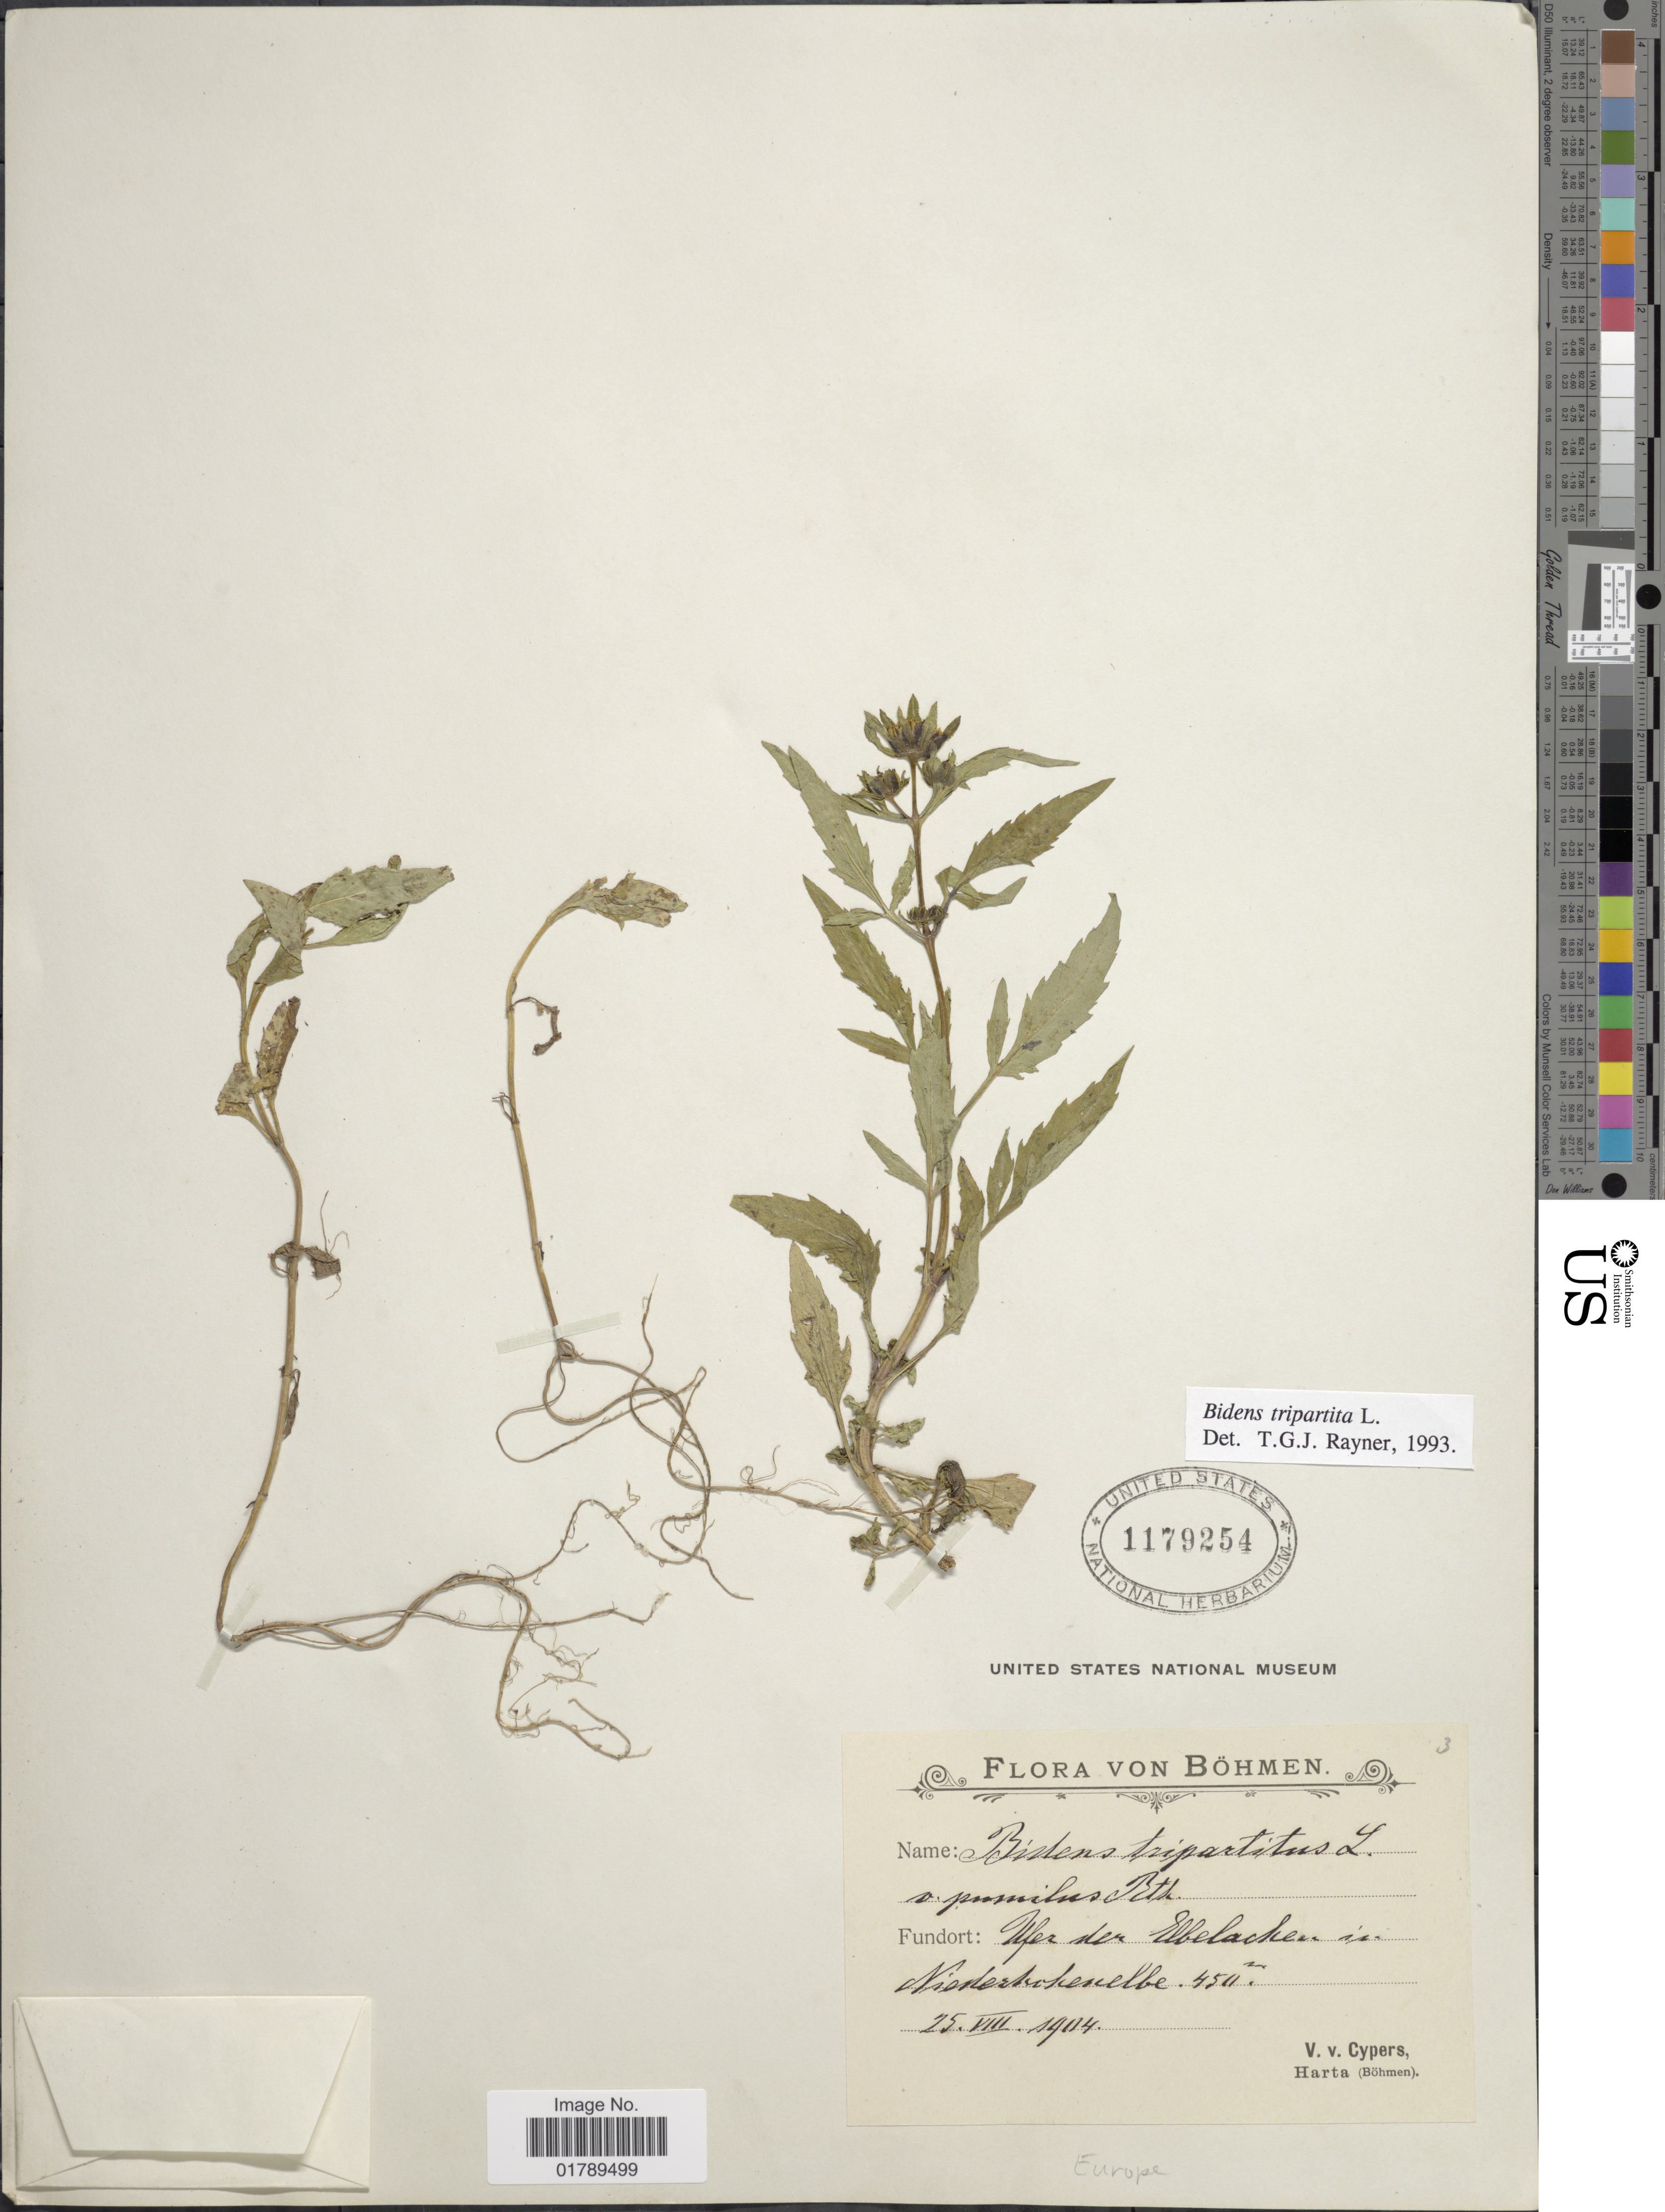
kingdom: Plantae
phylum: Tracheophyta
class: Magnoliopsida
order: Asterales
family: Asteraceae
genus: Bidens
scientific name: Bidens tripartita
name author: L.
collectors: V. Cypers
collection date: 1904-08-25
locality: Bohmen. Fundort: Ufer der Elbelachen in Nierlechockenelbe [interpreted]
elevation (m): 450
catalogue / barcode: US 1179254